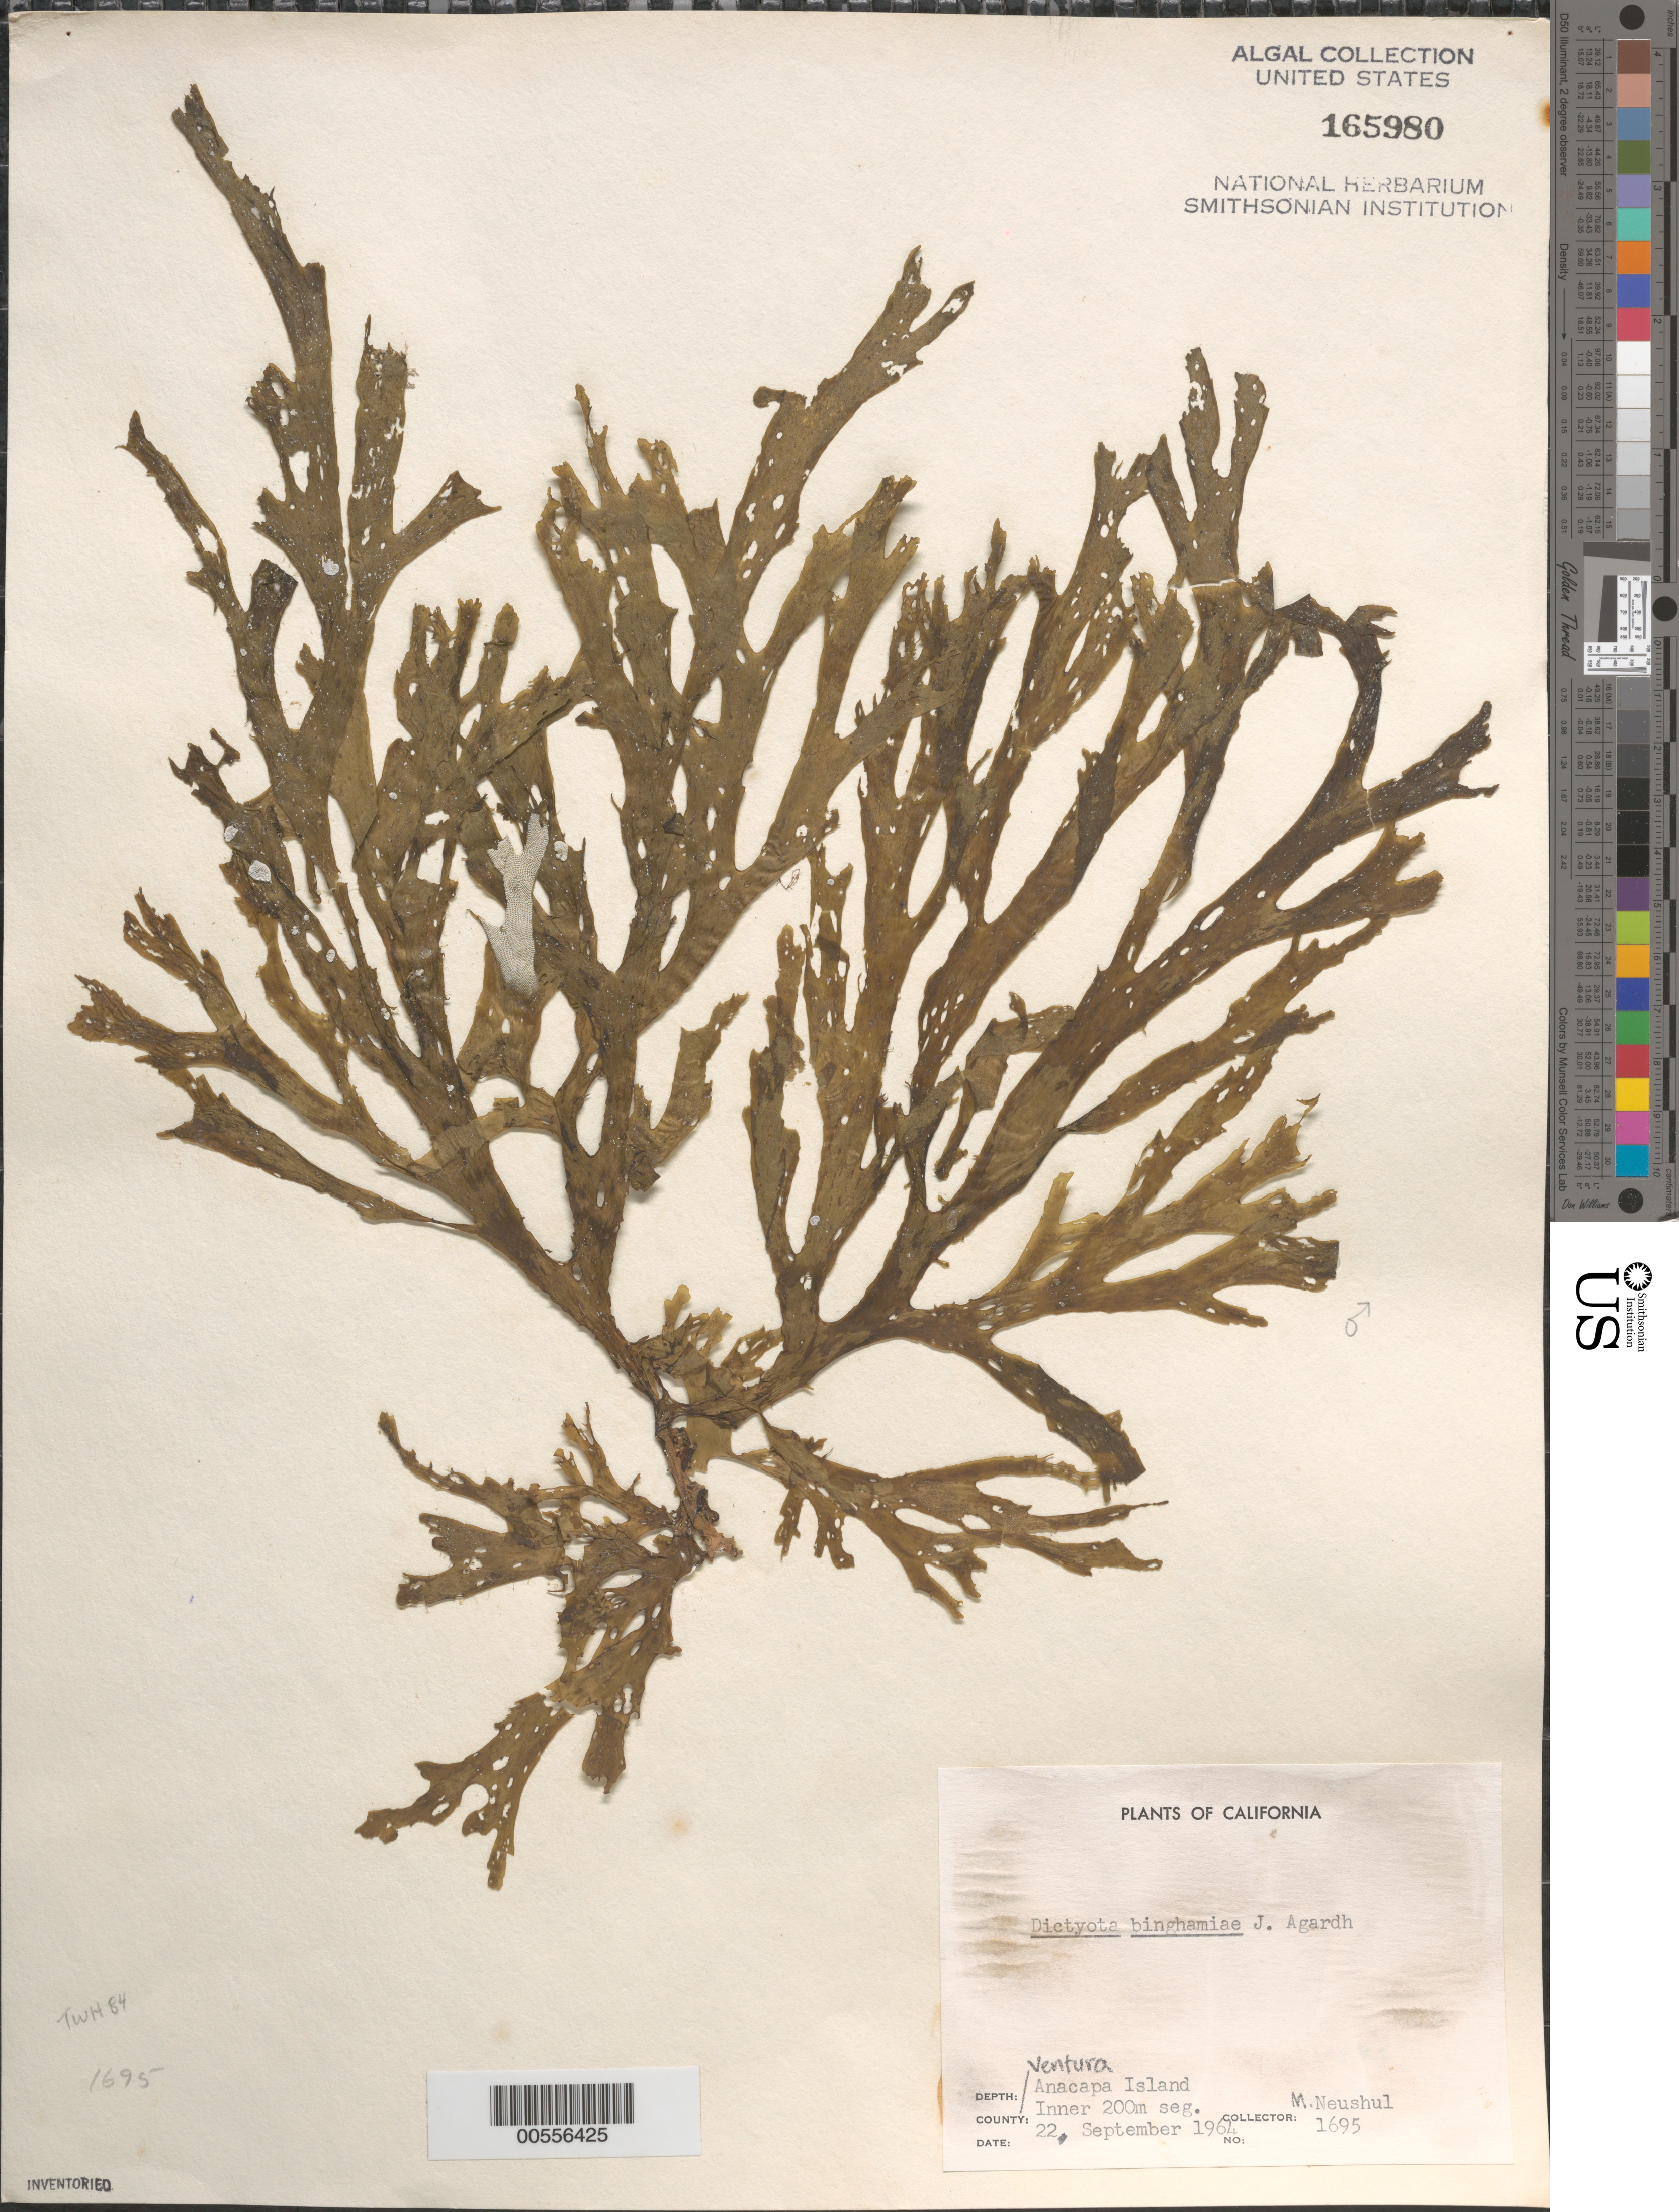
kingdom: Chromista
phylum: Ochrophyta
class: Phaeophyceae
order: Dictyotales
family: Dictyotaceae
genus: Dictyota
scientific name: Dictyota binghamiae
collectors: M. Neushul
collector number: Neushul 1695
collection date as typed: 22 Sep 1964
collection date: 1964-09-22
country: United States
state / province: California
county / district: Ventura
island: Anacapa Island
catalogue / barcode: US 165980